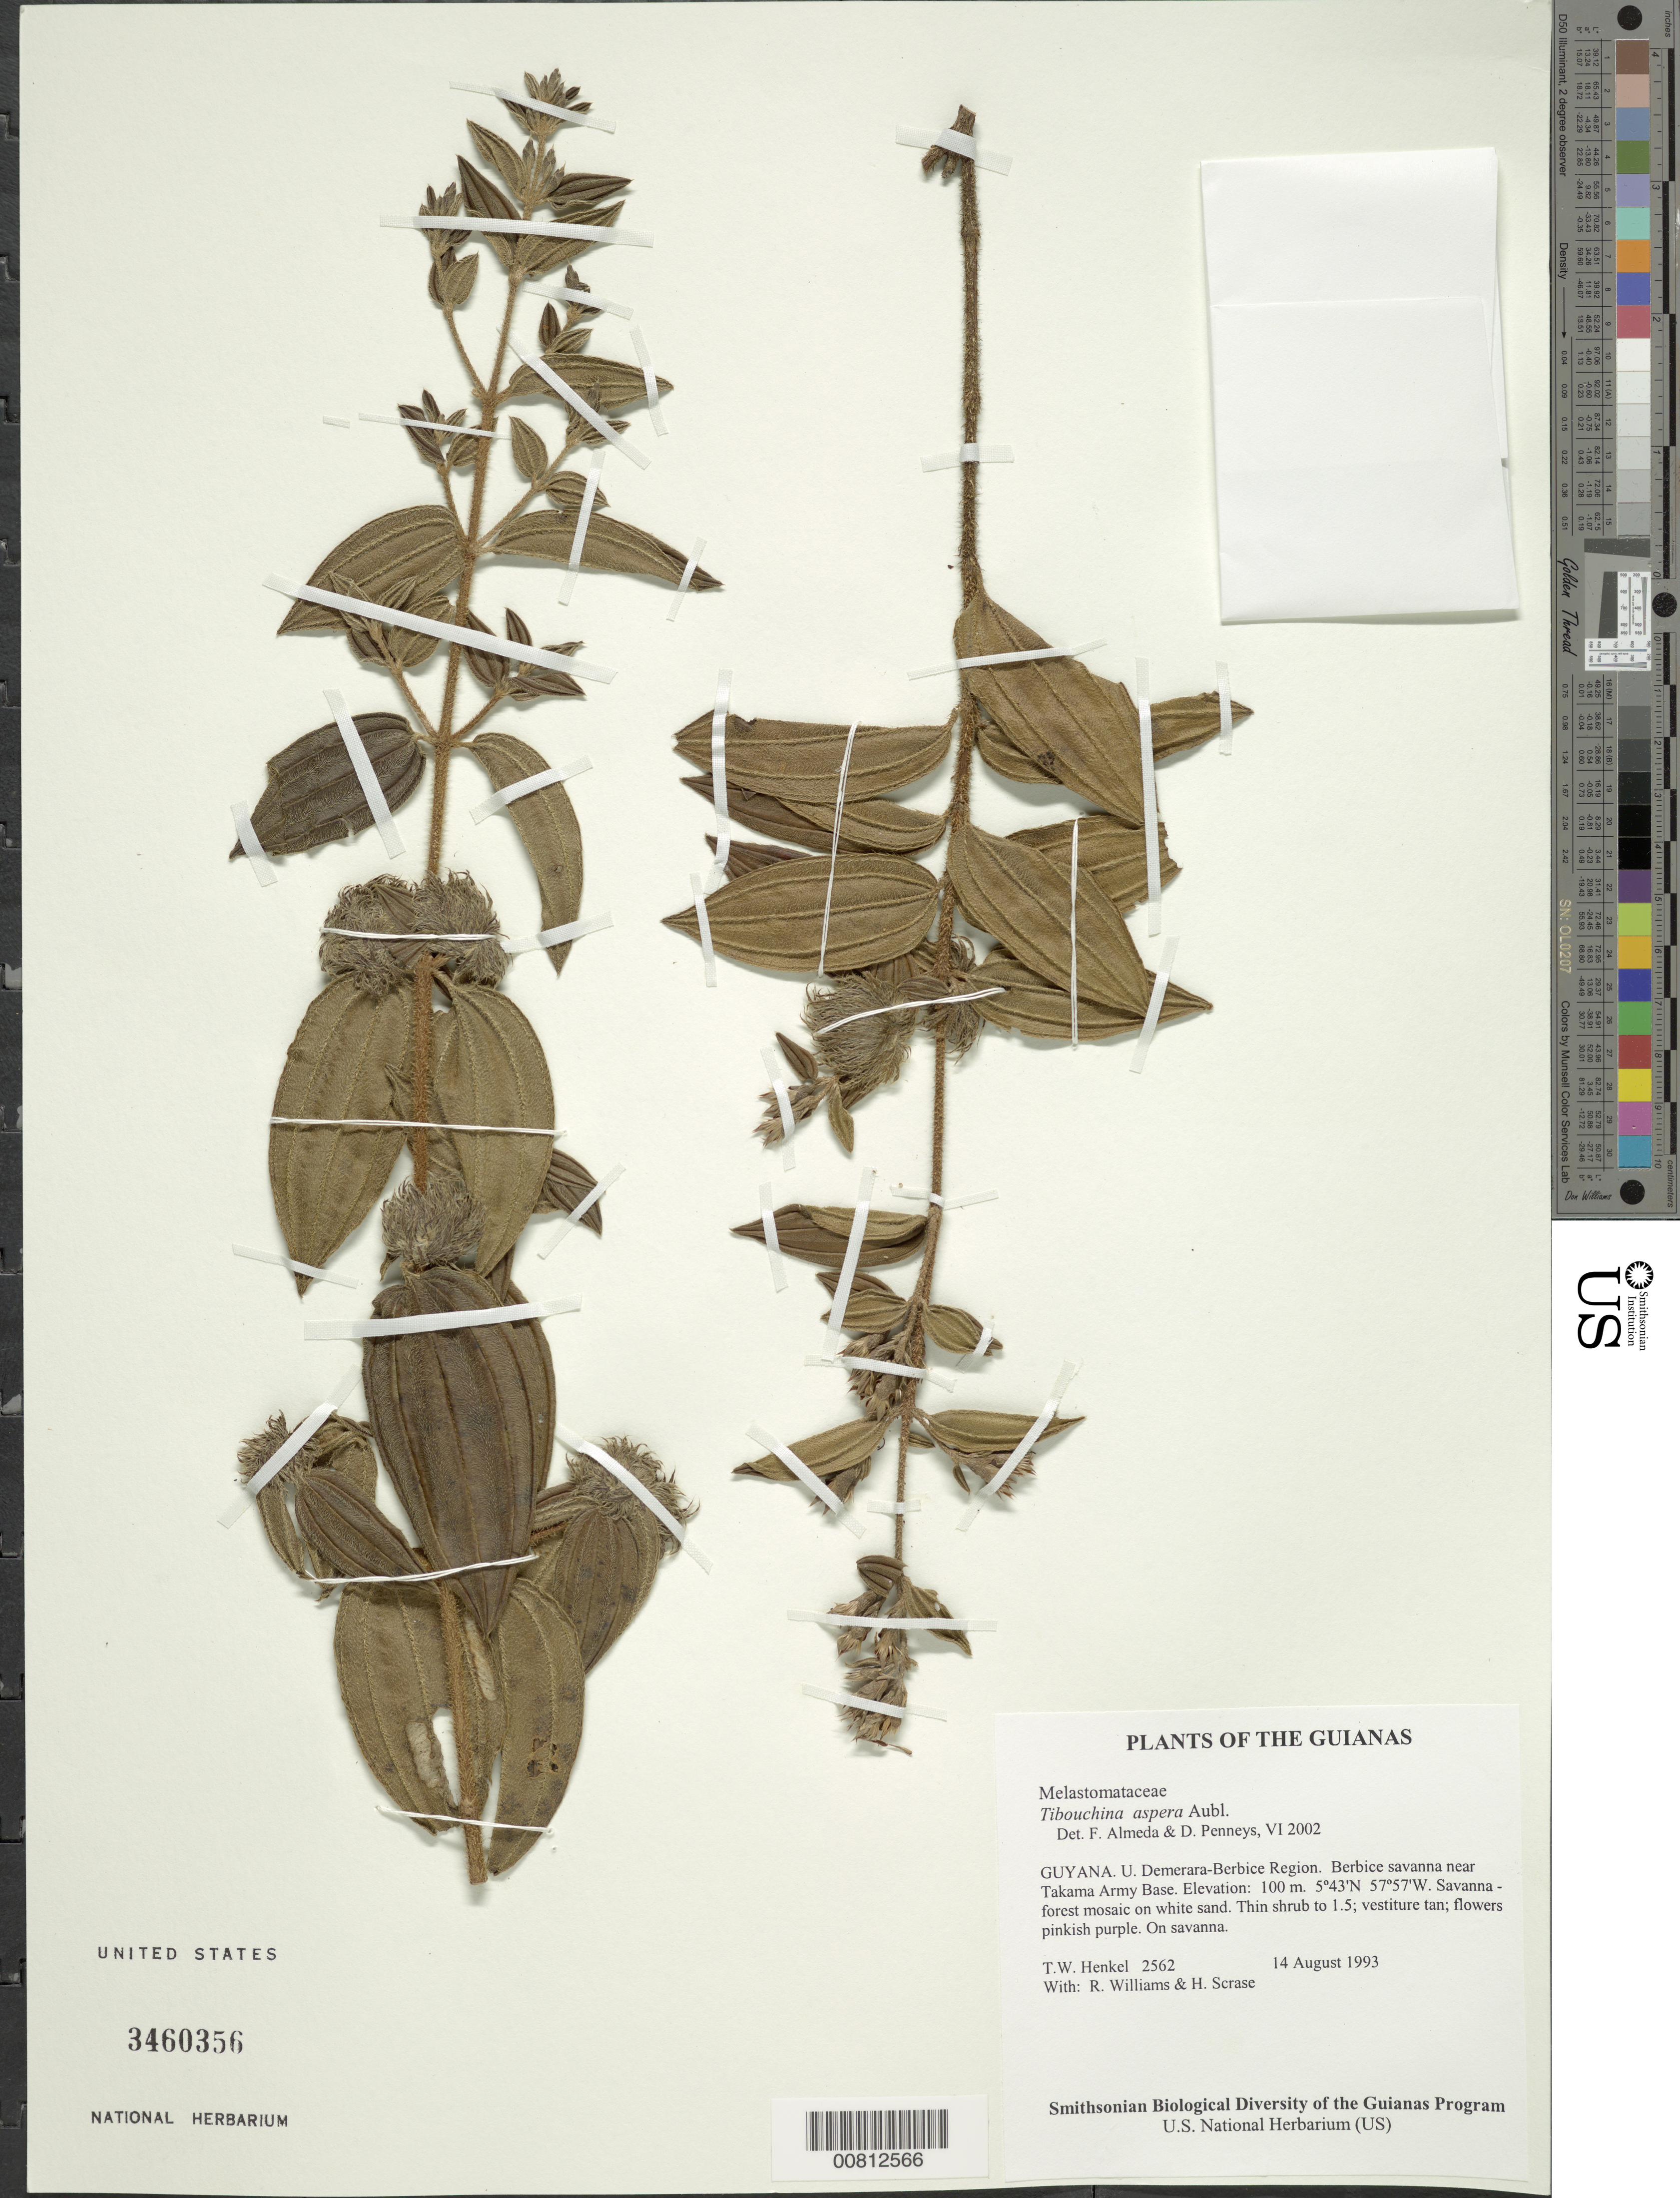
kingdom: Plantae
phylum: Tracheophyta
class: Magnoliopsida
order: Myrtales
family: Melastomataceae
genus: Tibouchina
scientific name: Tibouchina aspera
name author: Aubl.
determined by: Almeda, F.; Penneys, D. S.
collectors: T. Henkel, R. Williams & H. Scrase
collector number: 2562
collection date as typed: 14 August 1993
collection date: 1993-08-14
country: Guyana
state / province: U. Demerara-Berbice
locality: Berbice savanna near Takama Army Base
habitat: Savanna - forest mosaic on white sand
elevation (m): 100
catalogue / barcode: US 3460356